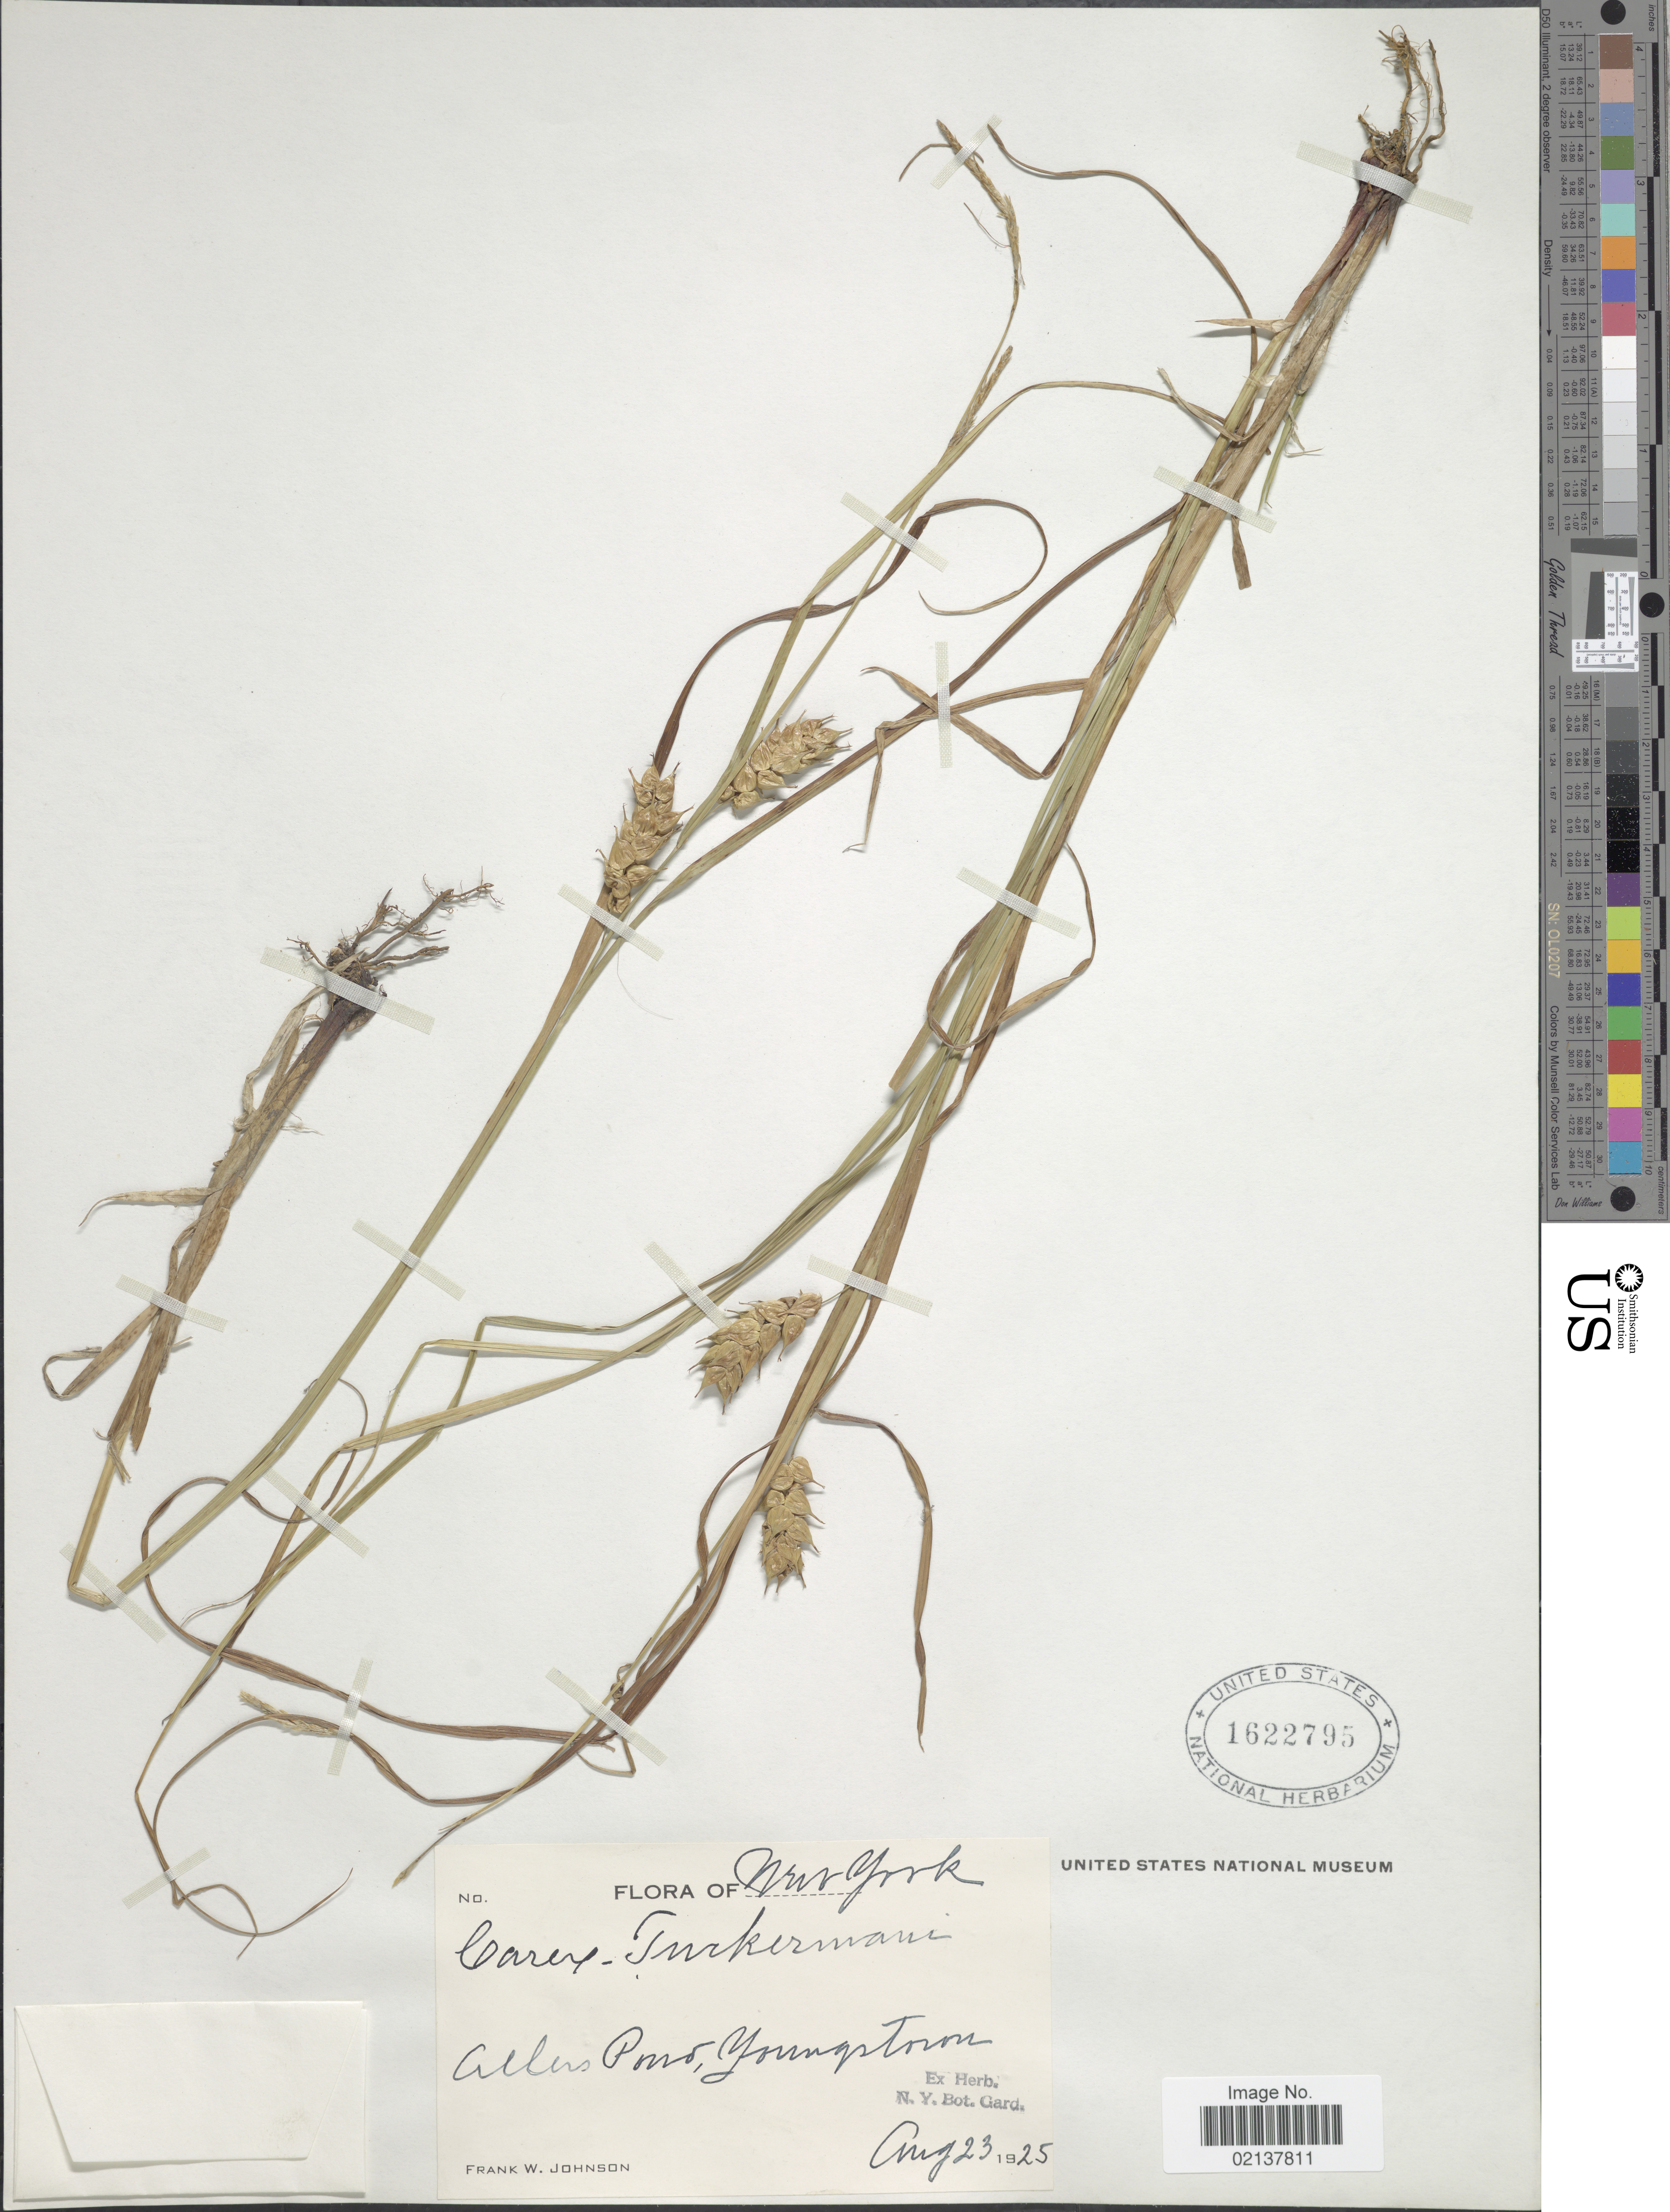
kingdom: Plantae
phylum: Tracheophyta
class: Liliopsida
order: Poales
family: Cyperaceae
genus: Carex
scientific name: Carex tuckermanii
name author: Boott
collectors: F. W. Johnson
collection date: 1925-08-23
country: United States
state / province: New York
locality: Allers Pond, Youngstown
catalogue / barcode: US 1622795